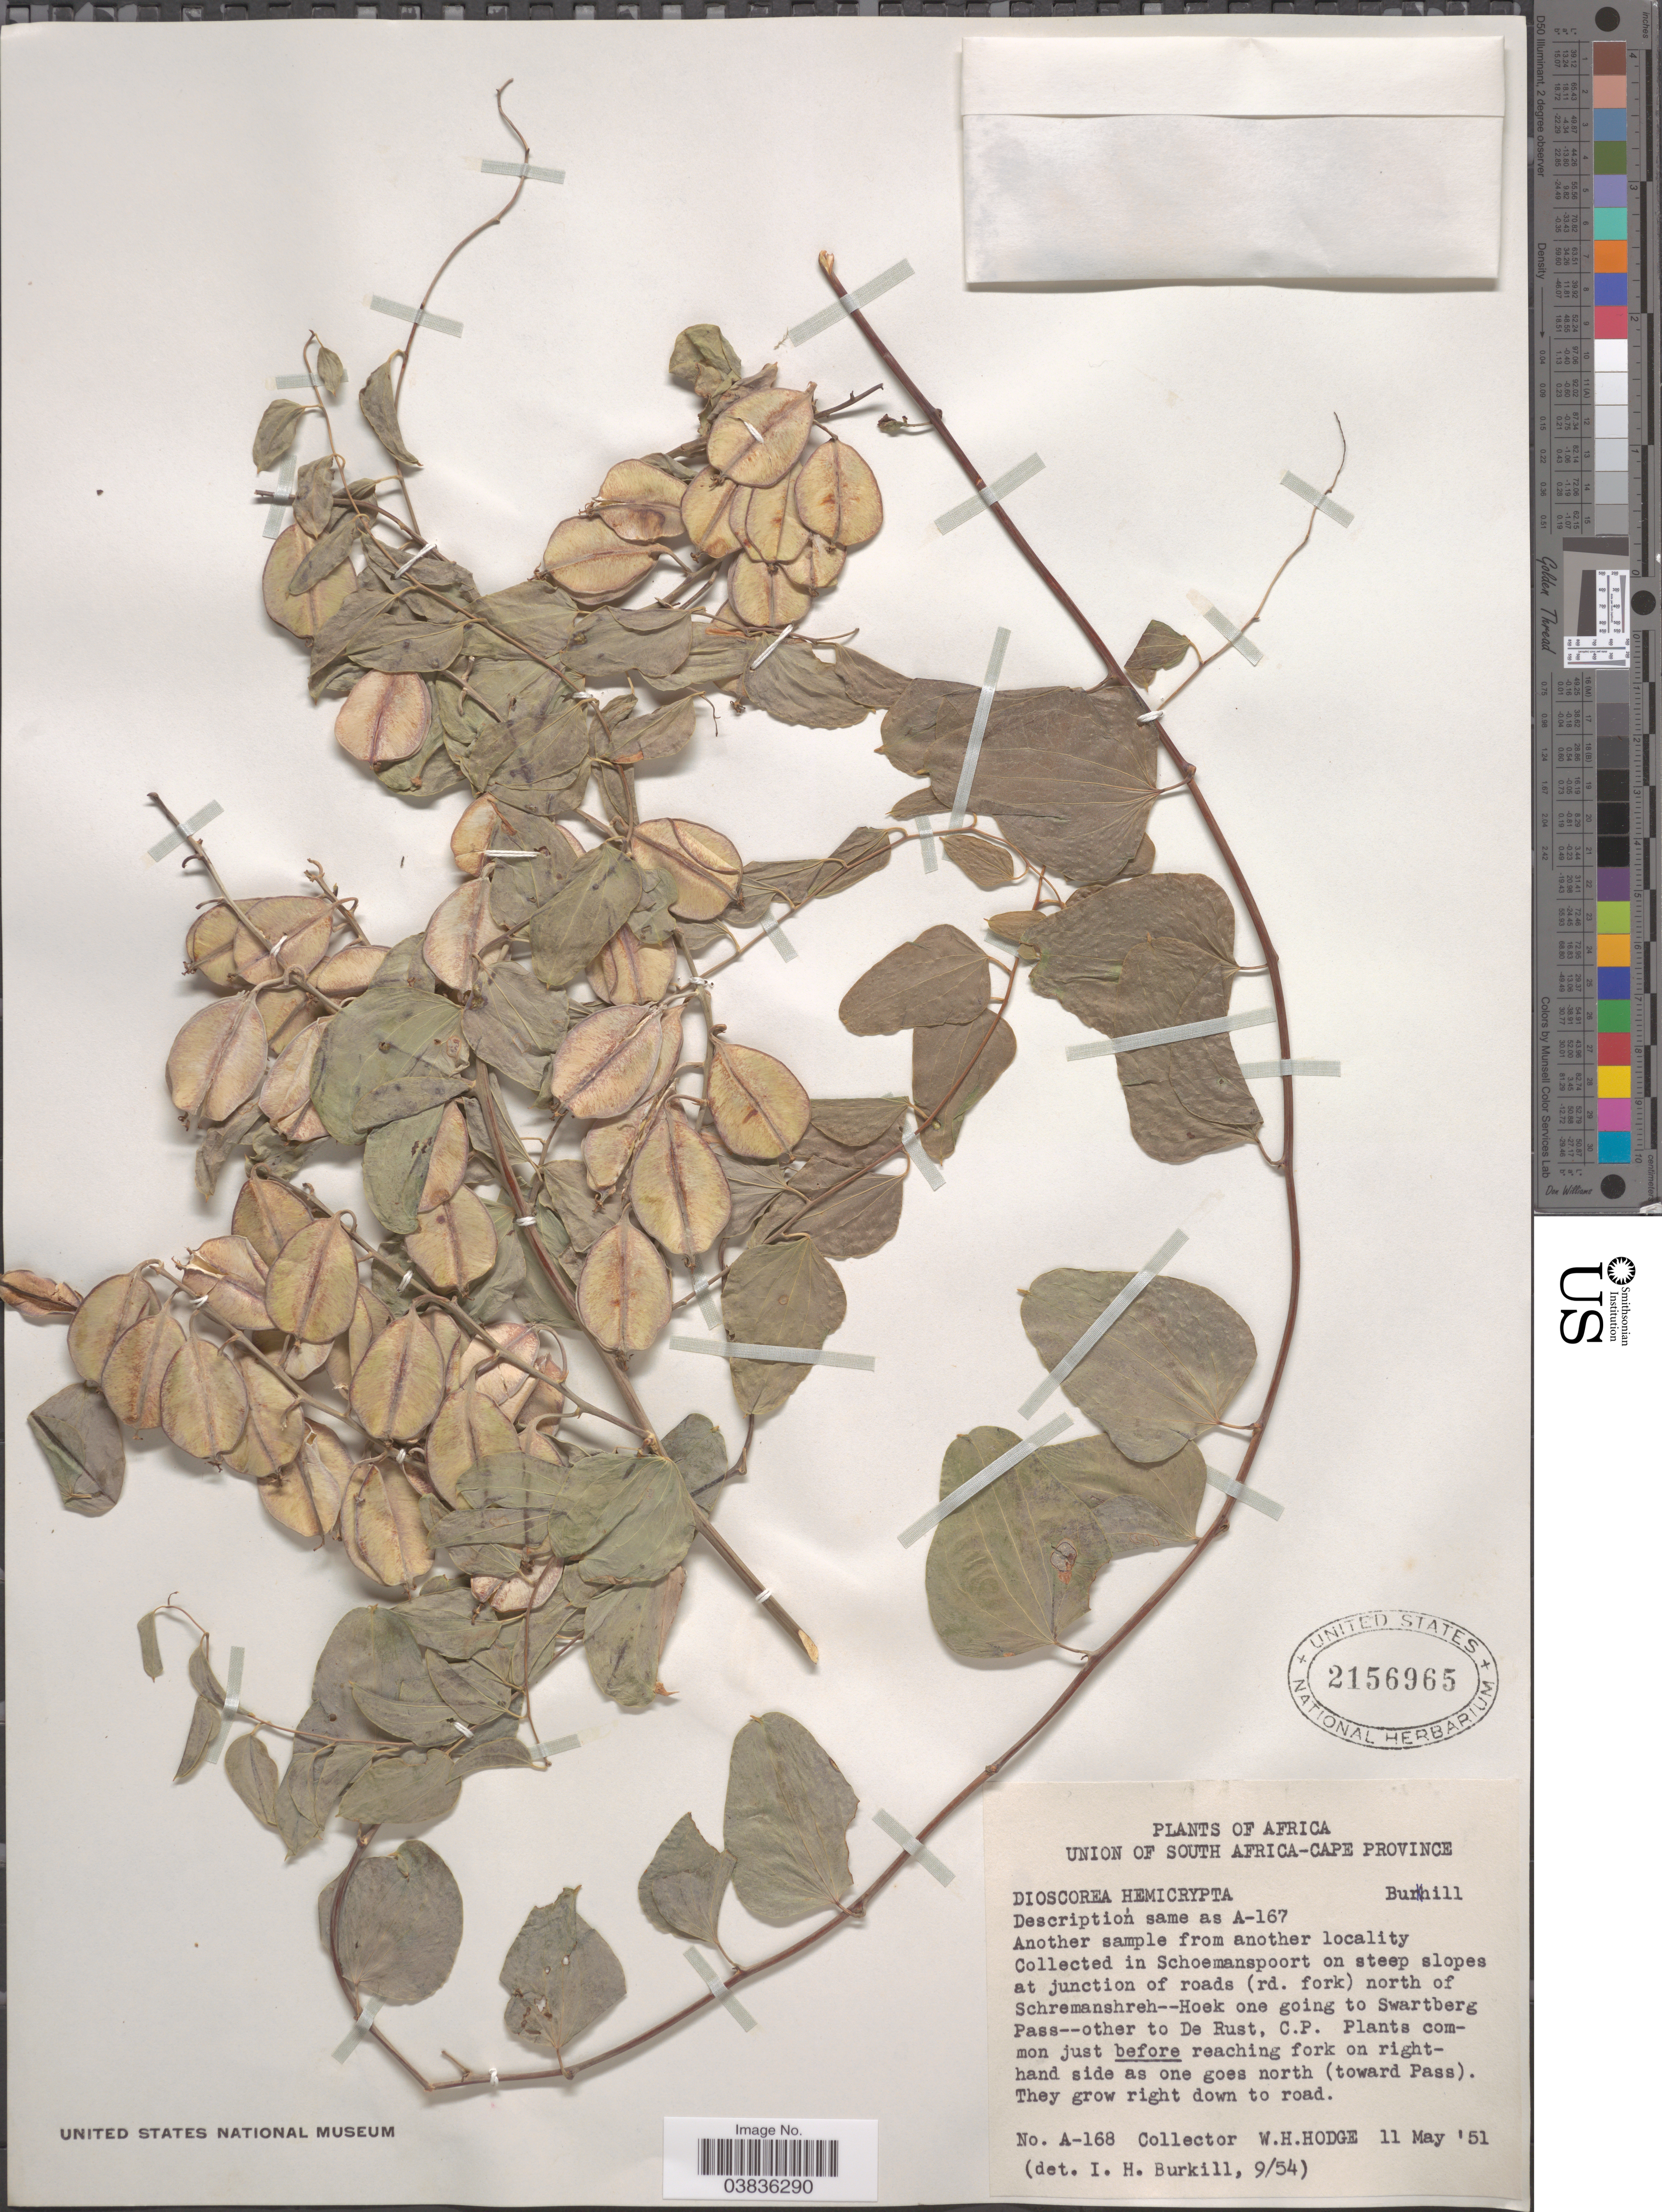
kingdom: Plantae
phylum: Tracheophyta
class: Liliopsida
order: Dioscoreales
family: Dioscoreaceae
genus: Dioscorea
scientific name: Dioscorea hemicrypta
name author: Burkill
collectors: W. Hodge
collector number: A-168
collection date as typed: Transcribed d/m/y: 11/5/51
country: South Africa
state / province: Western Cape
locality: Union of South Africa. In Schoemanspoort on steep slopes at junction of roads (rd. fork) north of Schremanshreh--Hoek one going to Swartberg Pass--other to De Rust. Just before reaching fork on right-hand side as one goes north (toward Pass).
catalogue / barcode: US 2156965